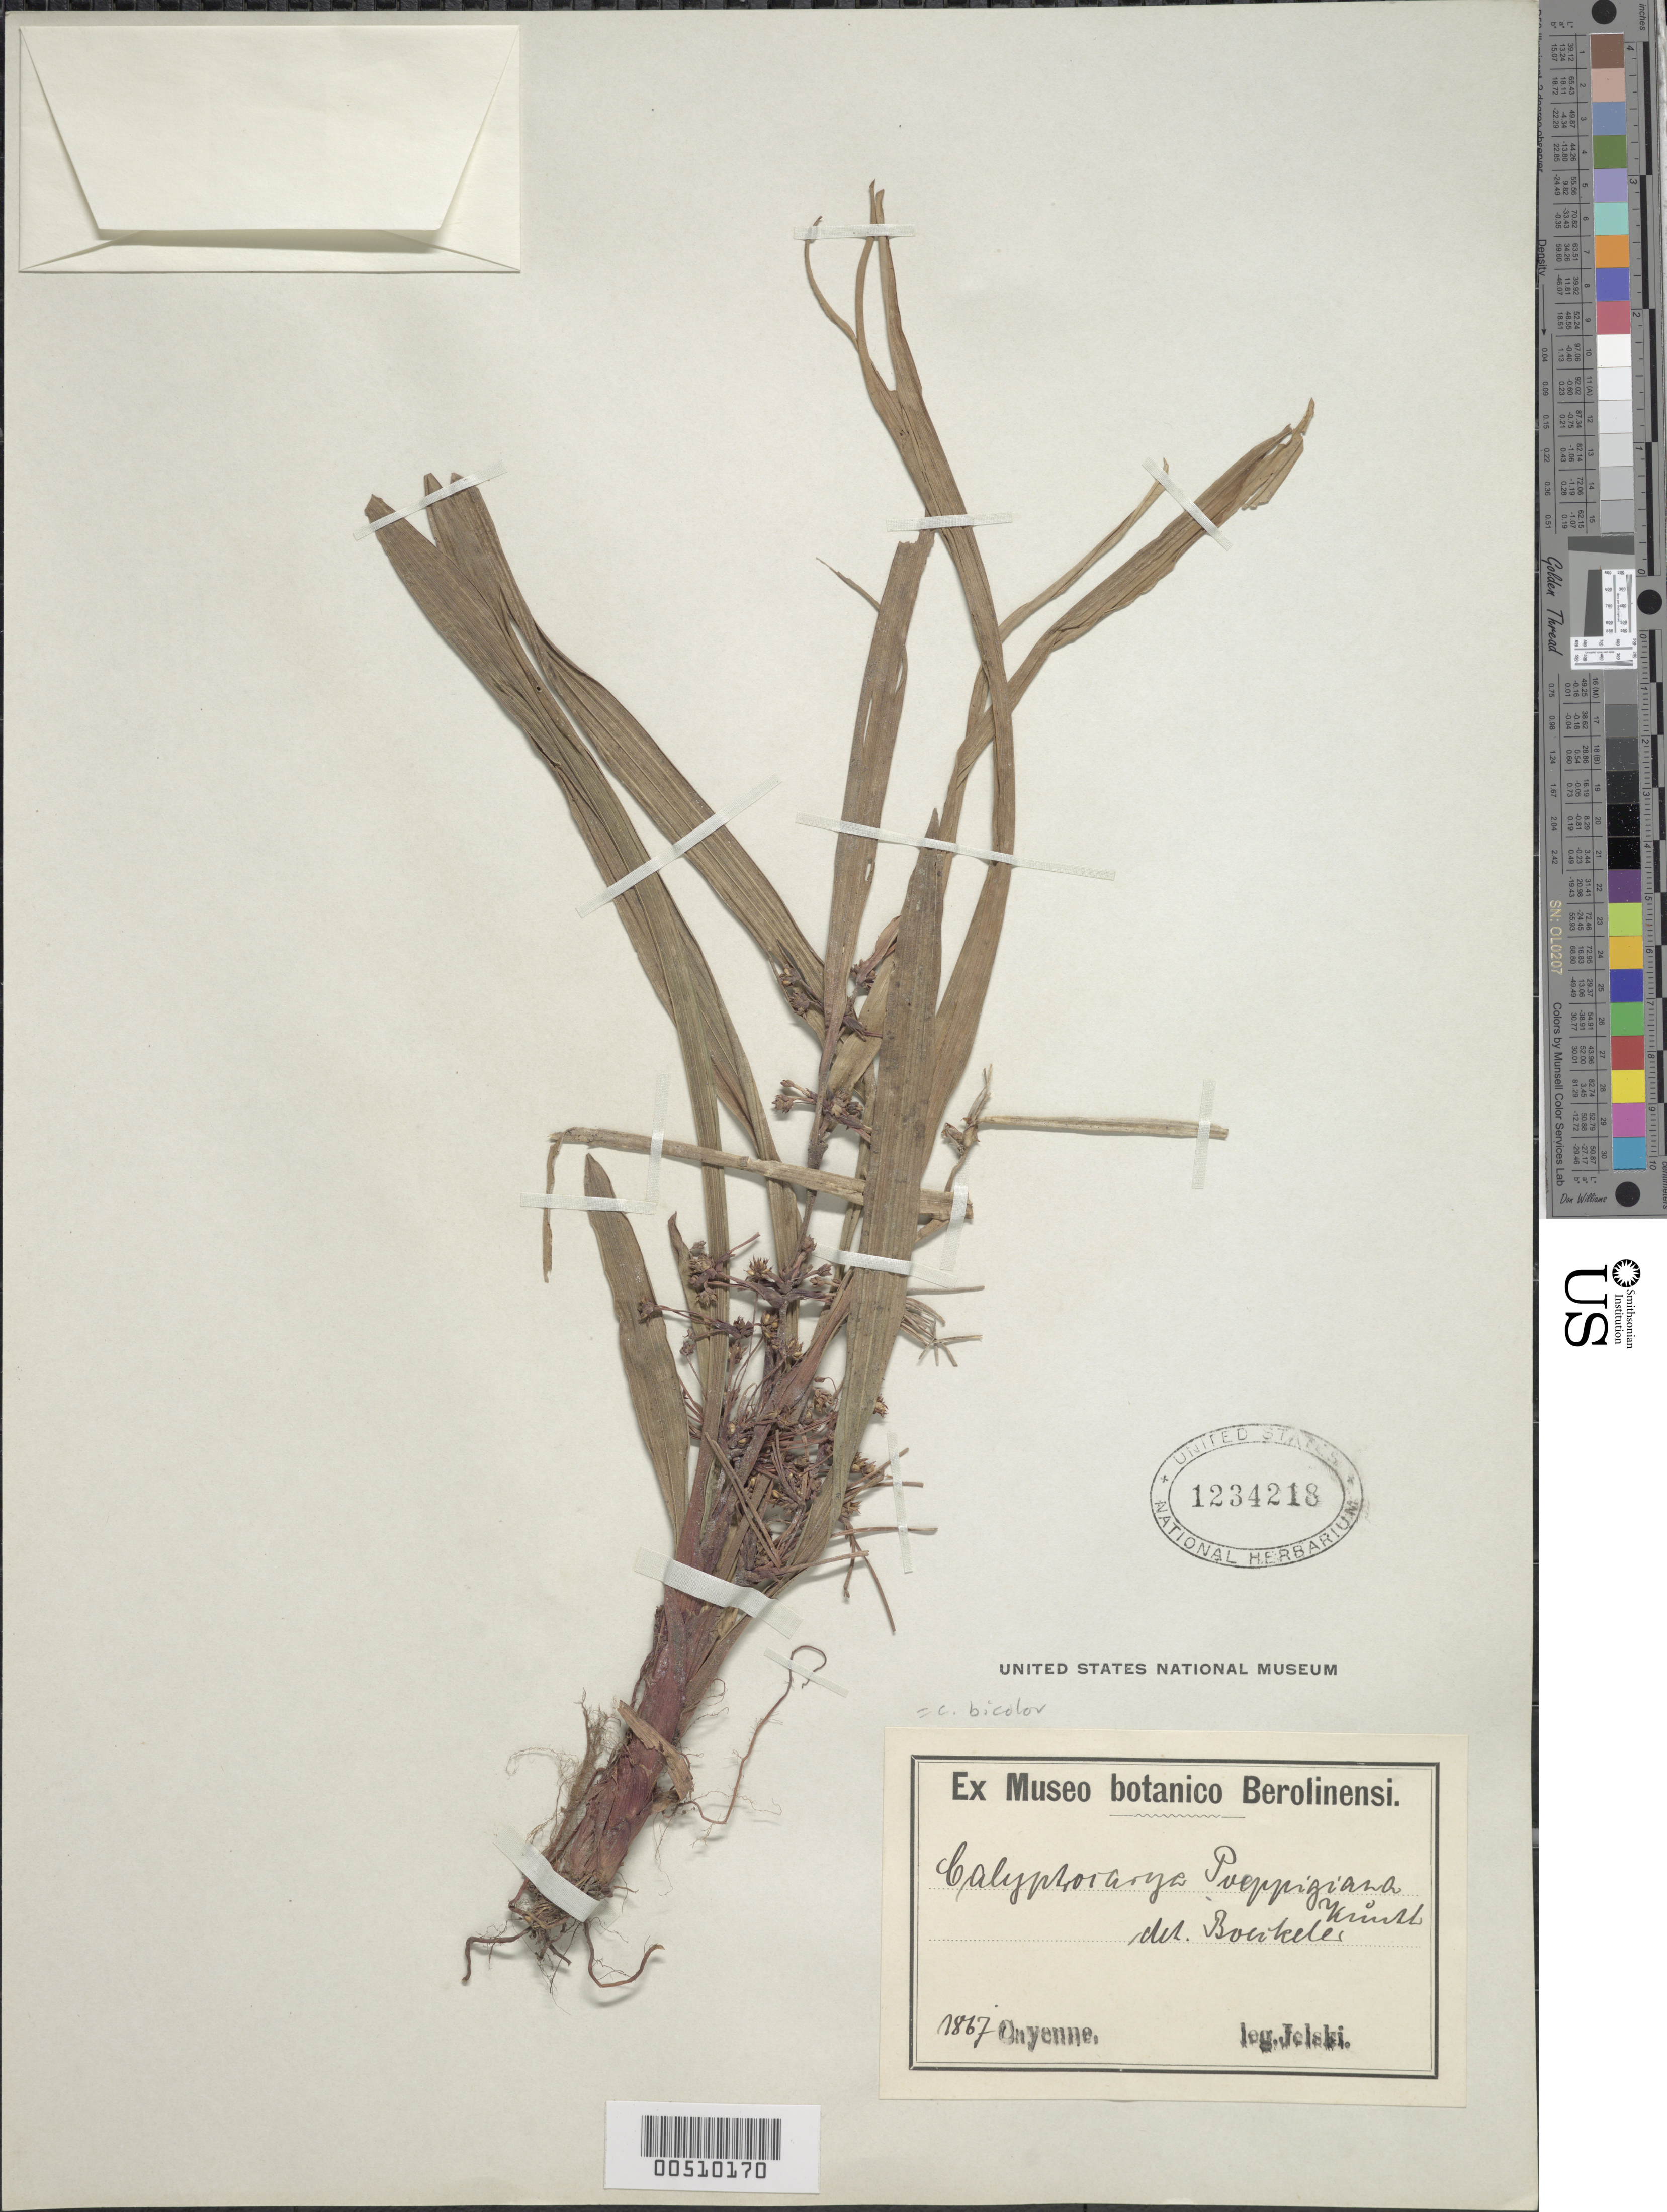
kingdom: Plantae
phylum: Tracheophyta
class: Liliopsida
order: Poales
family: Cyperaceae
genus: Calyptrocarya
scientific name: Calyptrocarya bicolor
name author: (H. Pfeiff.) T. Koyama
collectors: -. Jelski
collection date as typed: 1867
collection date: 1867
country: French Guiana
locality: Cayenne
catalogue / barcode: US 1234218